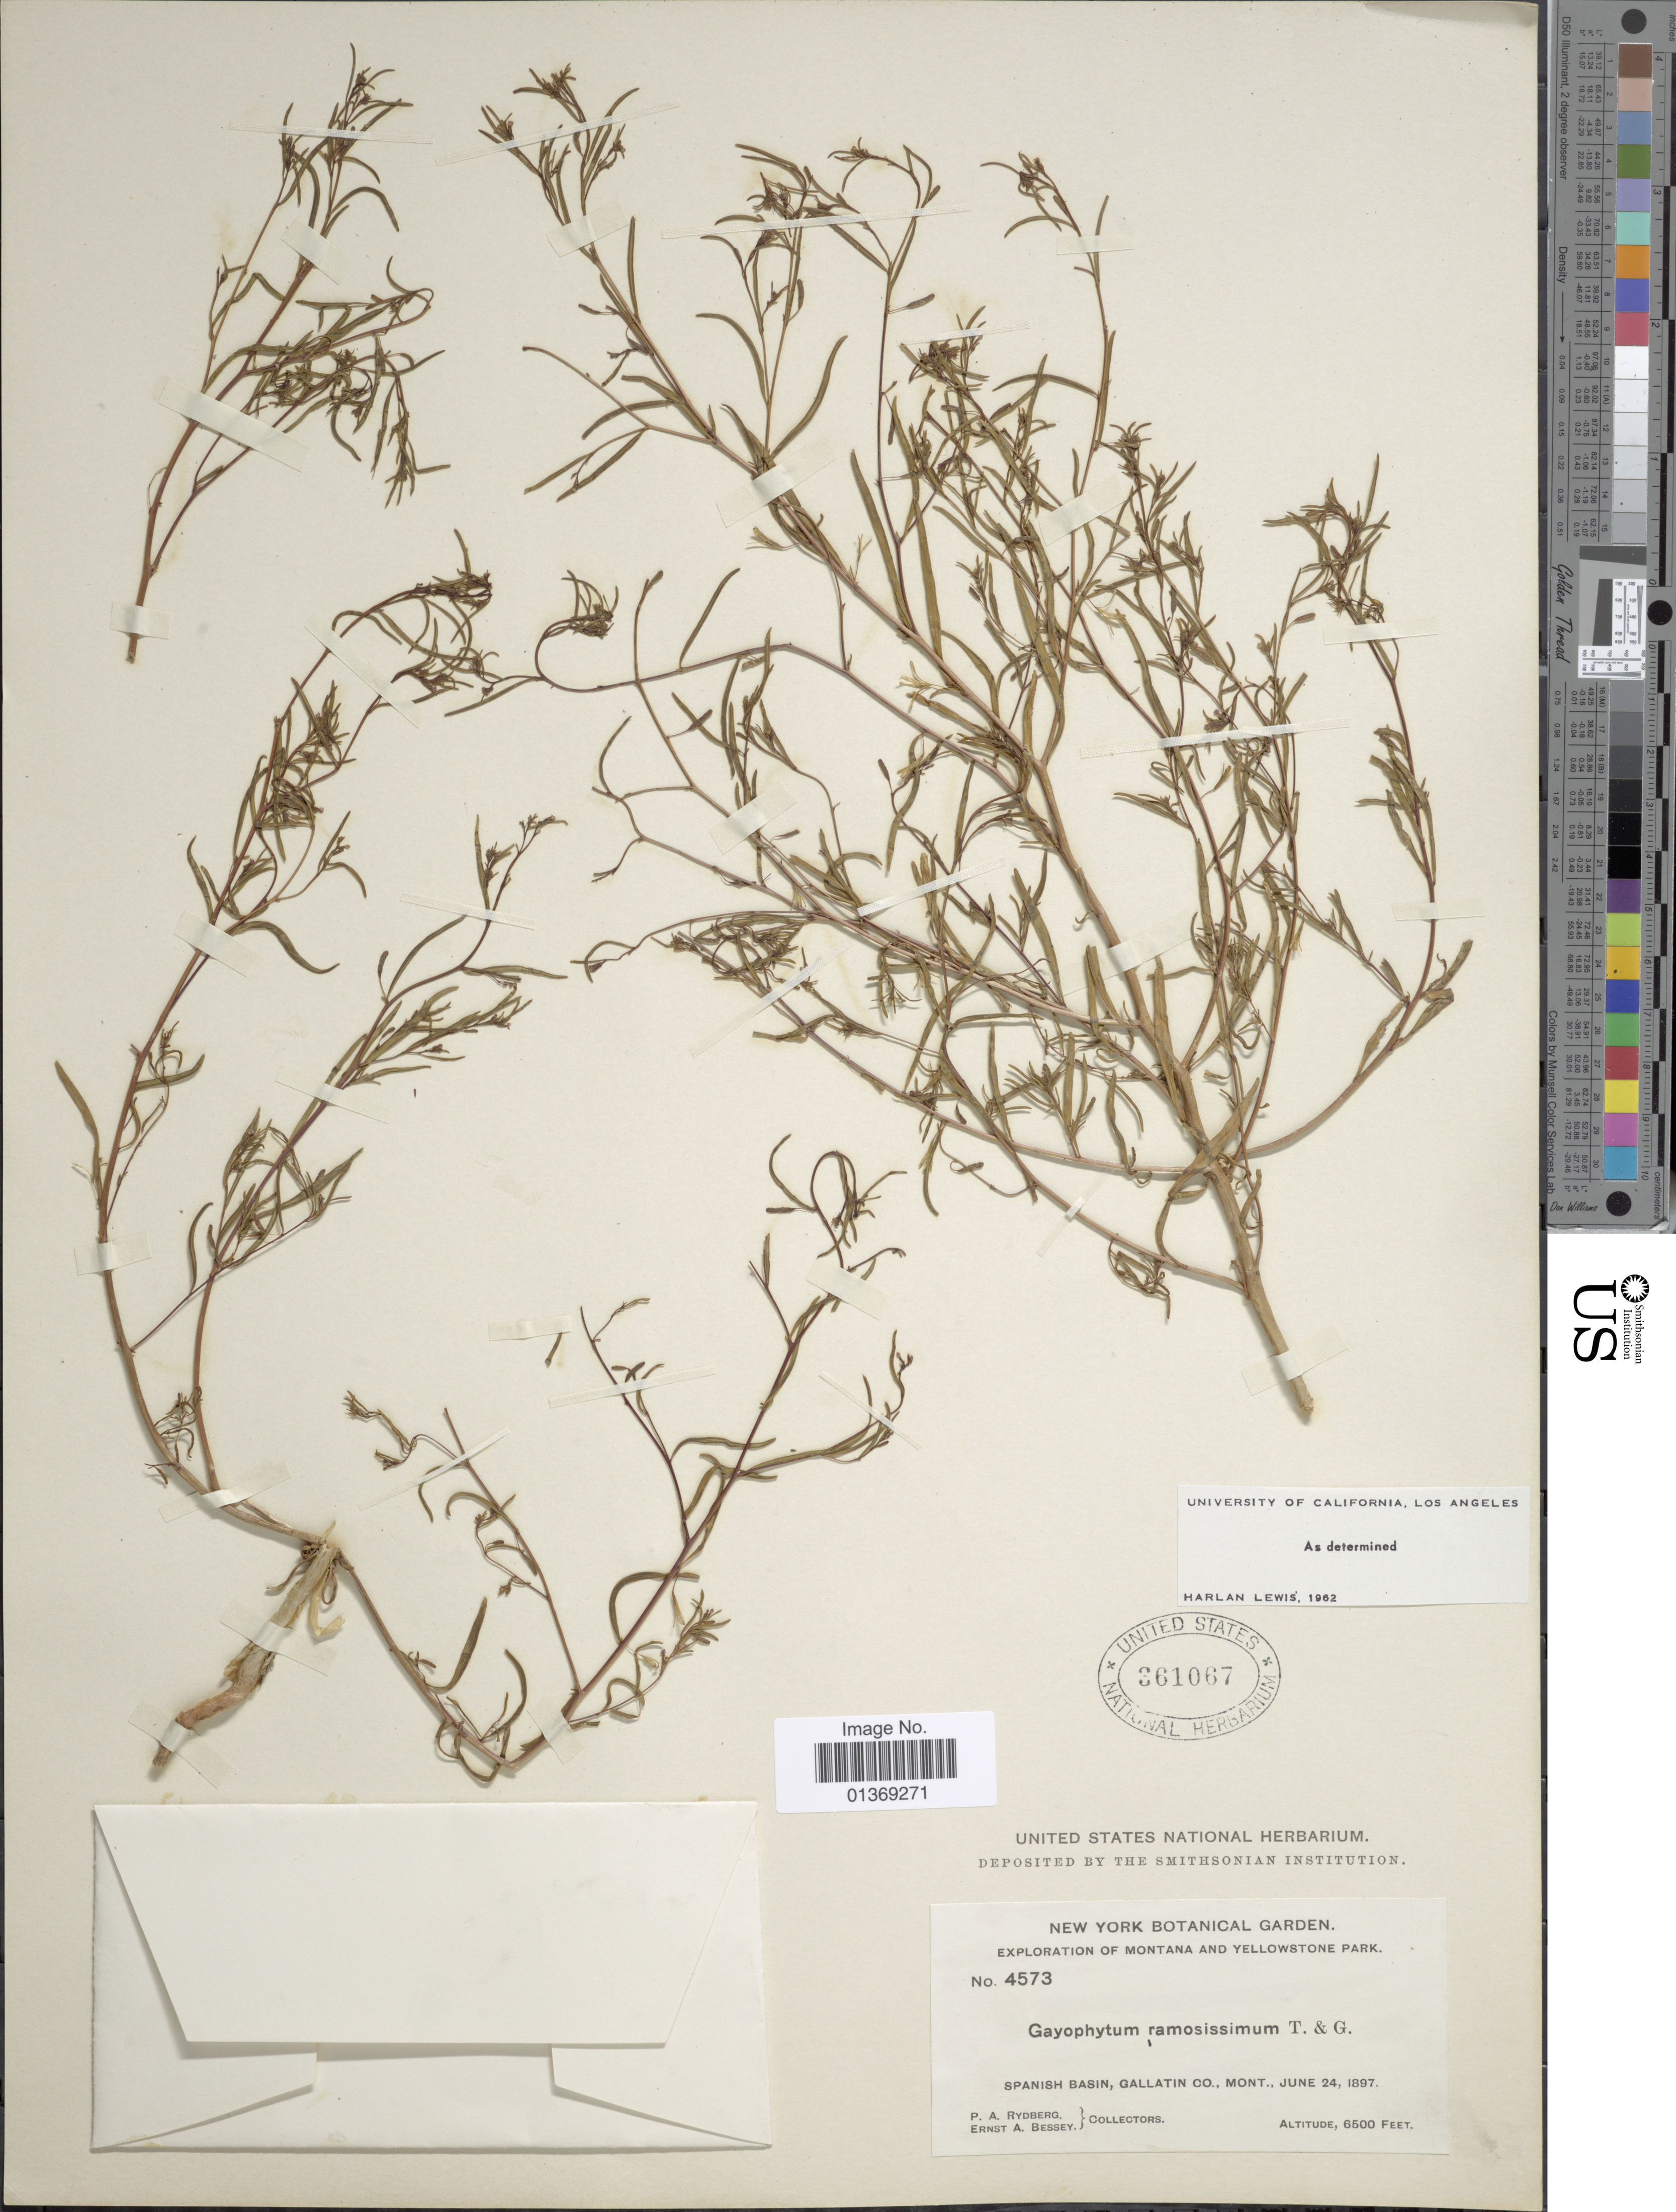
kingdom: Plantae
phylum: Tracheophyta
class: Magnoliopsida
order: Myrtales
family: Onagraceae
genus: Gayophytum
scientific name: Gayophytum ramosissimum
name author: Torr. & A. Gray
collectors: P. A. Rydberg & E. A. Bessey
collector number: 4573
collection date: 1897-06-24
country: United States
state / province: Montana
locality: Yellowstone Park, Spanish Basin, Gallatin Co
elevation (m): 1981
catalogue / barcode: US 361067